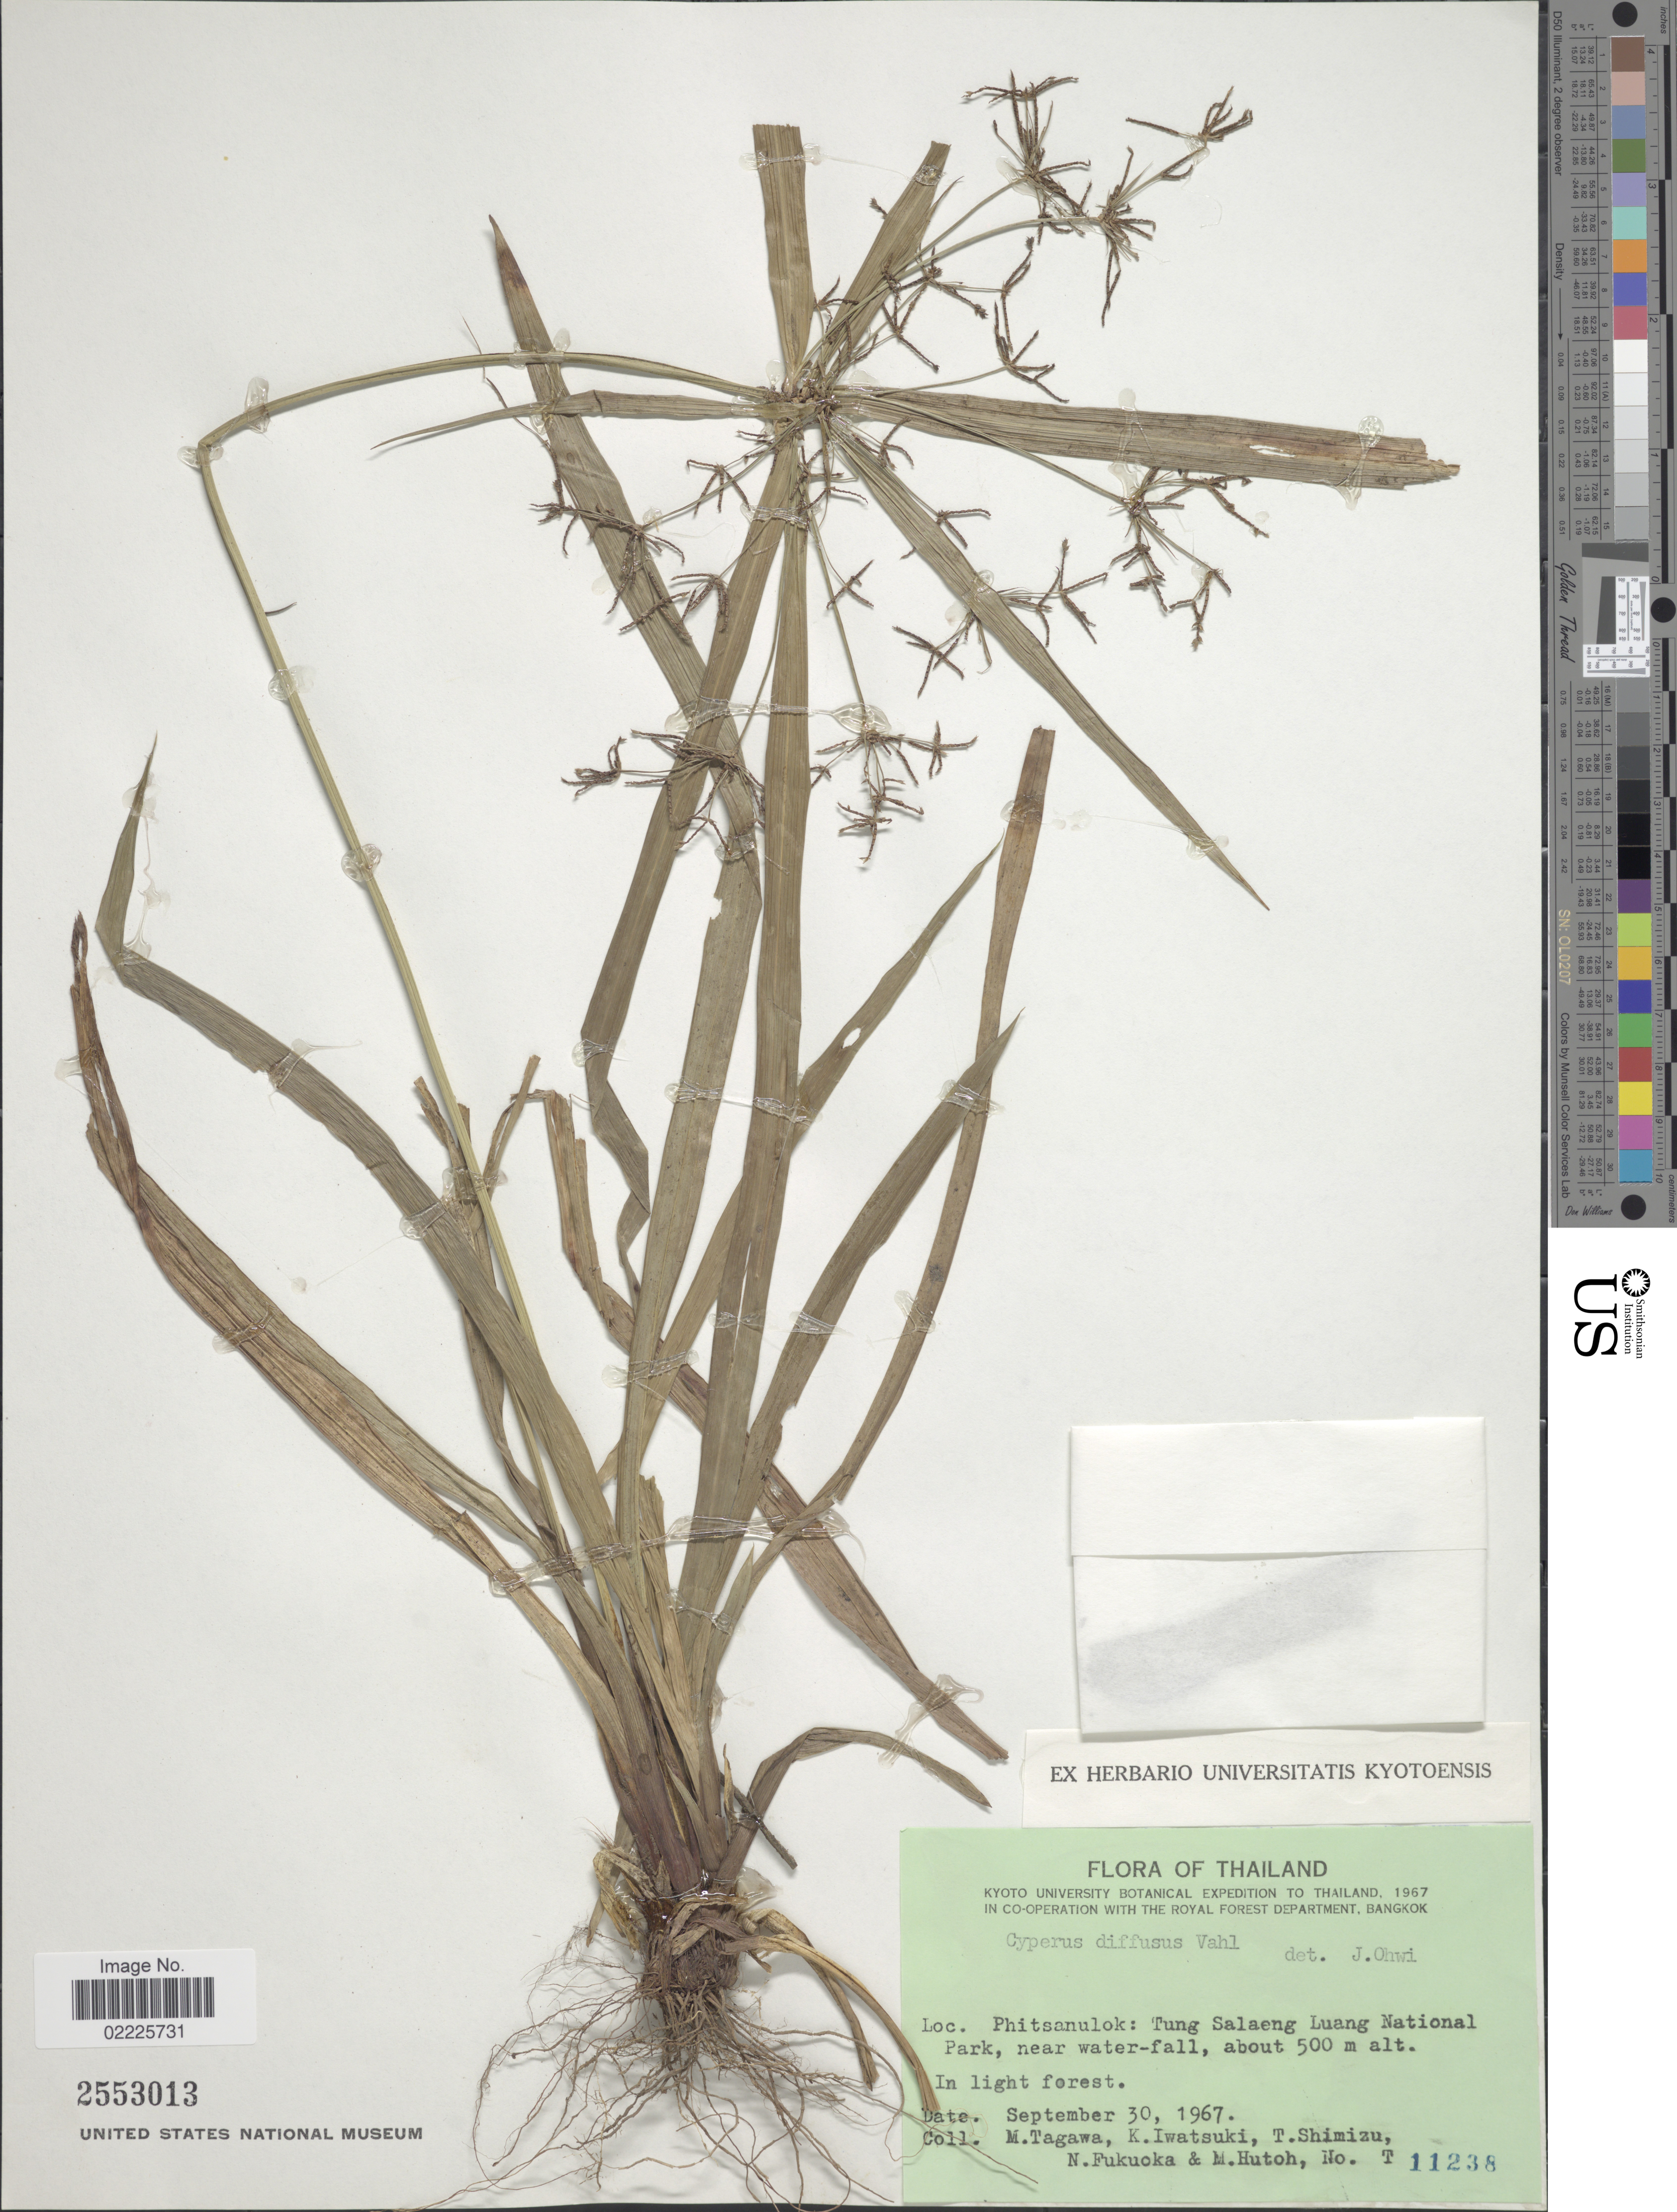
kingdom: Plantae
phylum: Tracheophyta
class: Liliopsida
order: Poales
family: Cyperaceae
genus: Cyperus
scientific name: Cyperus diffusus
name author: Vahl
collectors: M. Tagawa, K. Iwatsuki, T. Shimizu, N. Fukuoka & M. Hutoh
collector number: T 11238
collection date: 1967-09-30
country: Thailand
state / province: Phitsanulok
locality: Tung Salaeng Luang National Park, near water-fall.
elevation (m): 500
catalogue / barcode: US 2553013